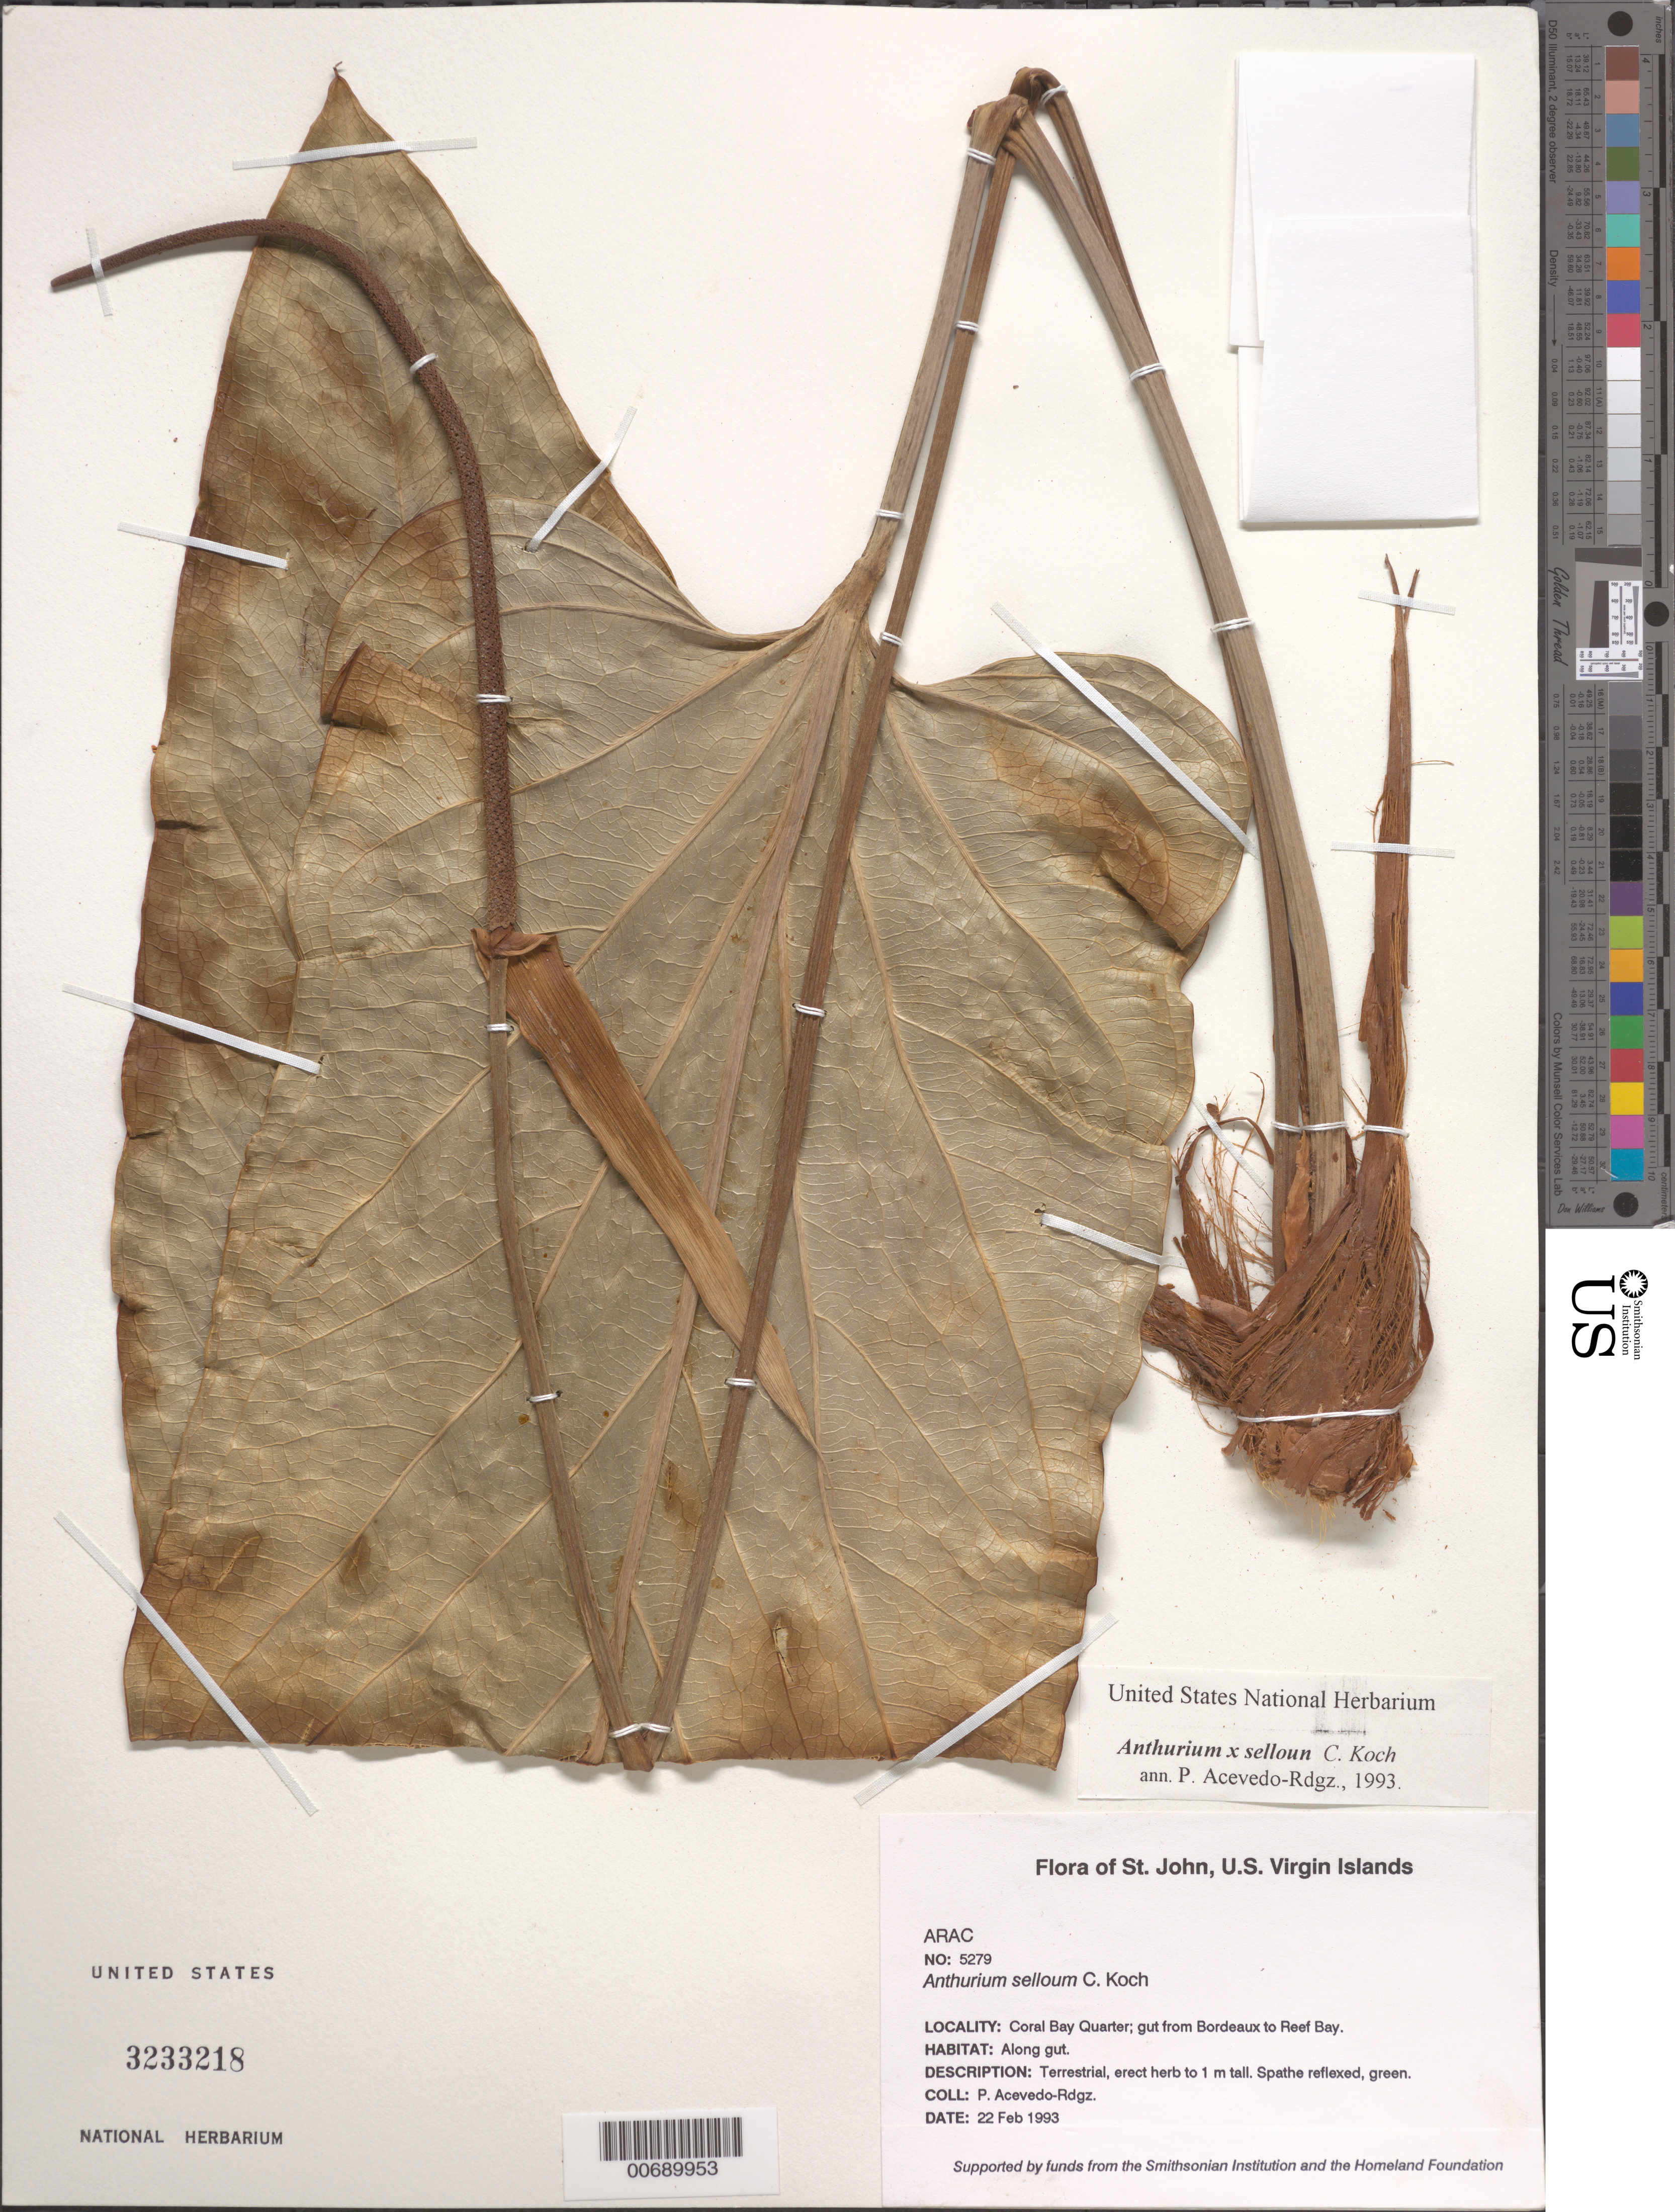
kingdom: Plantae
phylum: Tracheophyta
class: Liliopsida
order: Alismatales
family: Araceae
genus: Anthurium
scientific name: Anthurium x selloanum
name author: K. Koch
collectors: P. Acevedo-Rodr.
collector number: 5279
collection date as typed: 22 Feb 1993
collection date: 1993-02-22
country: U.S. Virgin Islands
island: St. John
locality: Coral Bay Quarter; gut from Bordeaux to Reef Bay.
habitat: Along gut.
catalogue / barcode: US 3233218